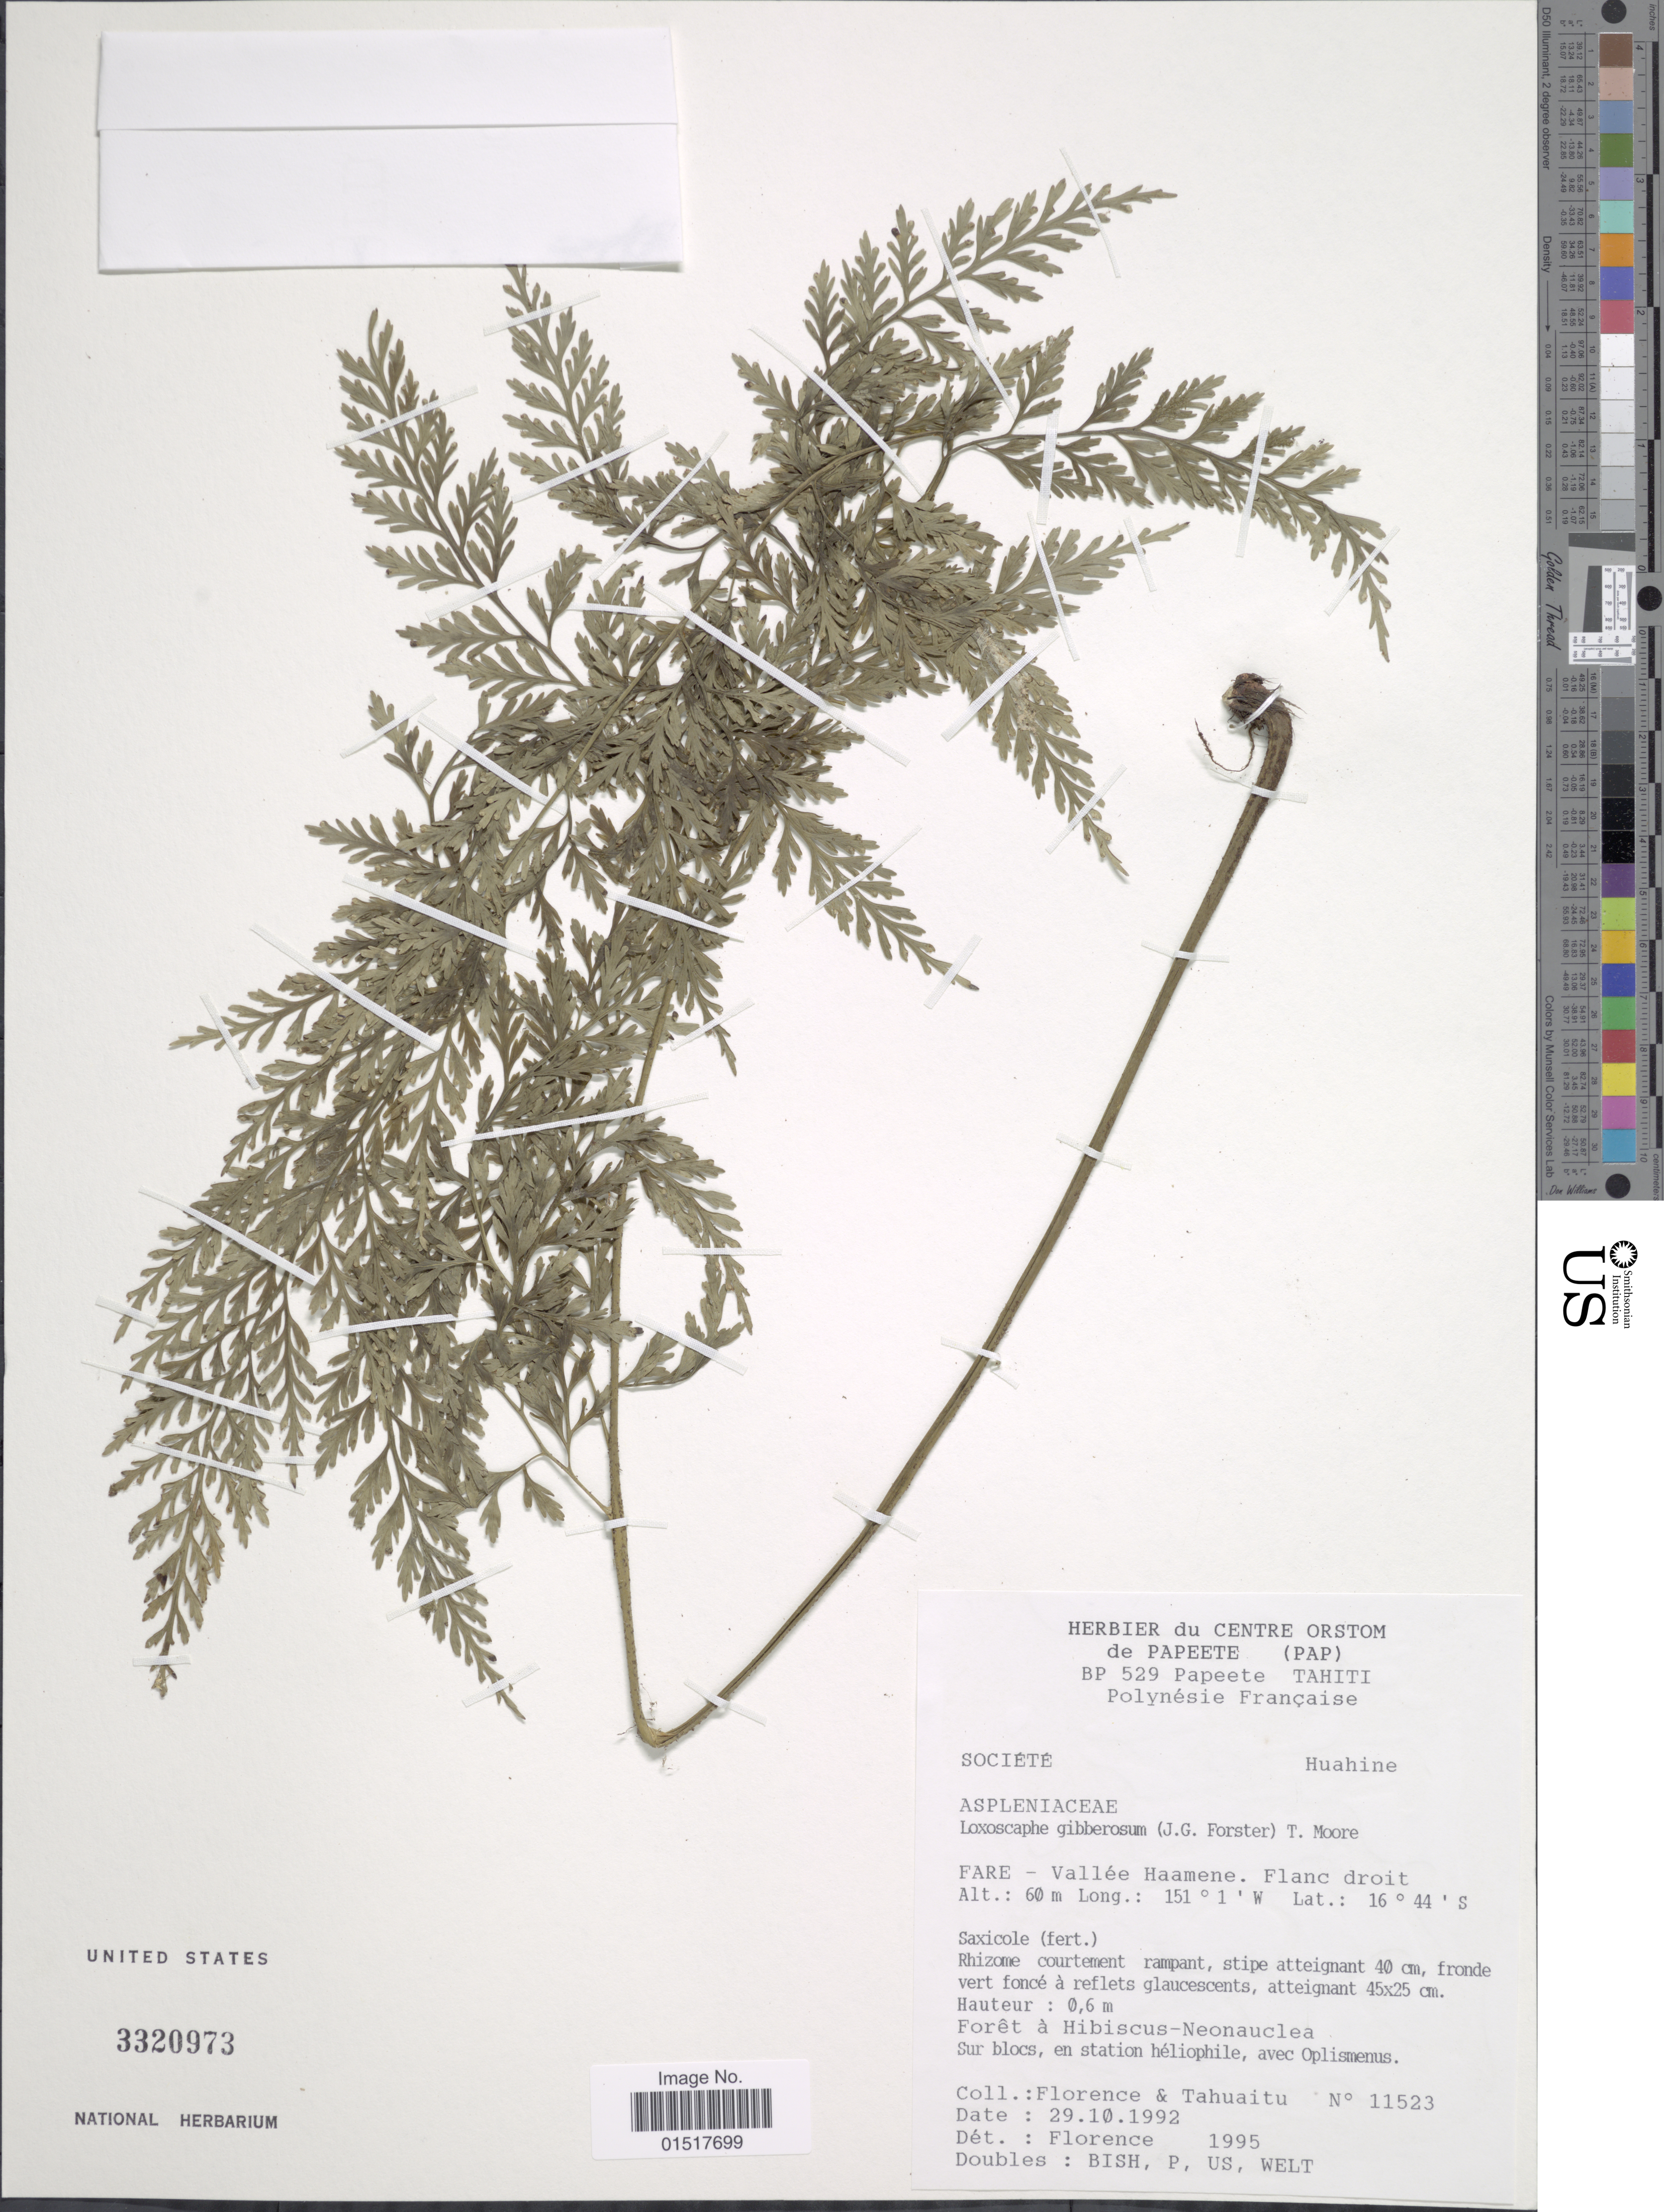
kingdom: Plantae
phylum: Tracheophyta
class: Polypodiopsida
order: Polypodiales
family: Aspleniaceae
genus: Asplenium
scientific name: Asplenium gibberosum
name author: (G. Forst.) Mett.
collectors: -. Florence & -. Tahuaitu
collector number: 11523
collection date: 1992-10-29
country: French Polynesia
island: Huahine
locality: Société. Huahine. Fare - Vallée Haamene. Flanc droit.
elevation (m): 60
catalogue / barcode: US 3320973